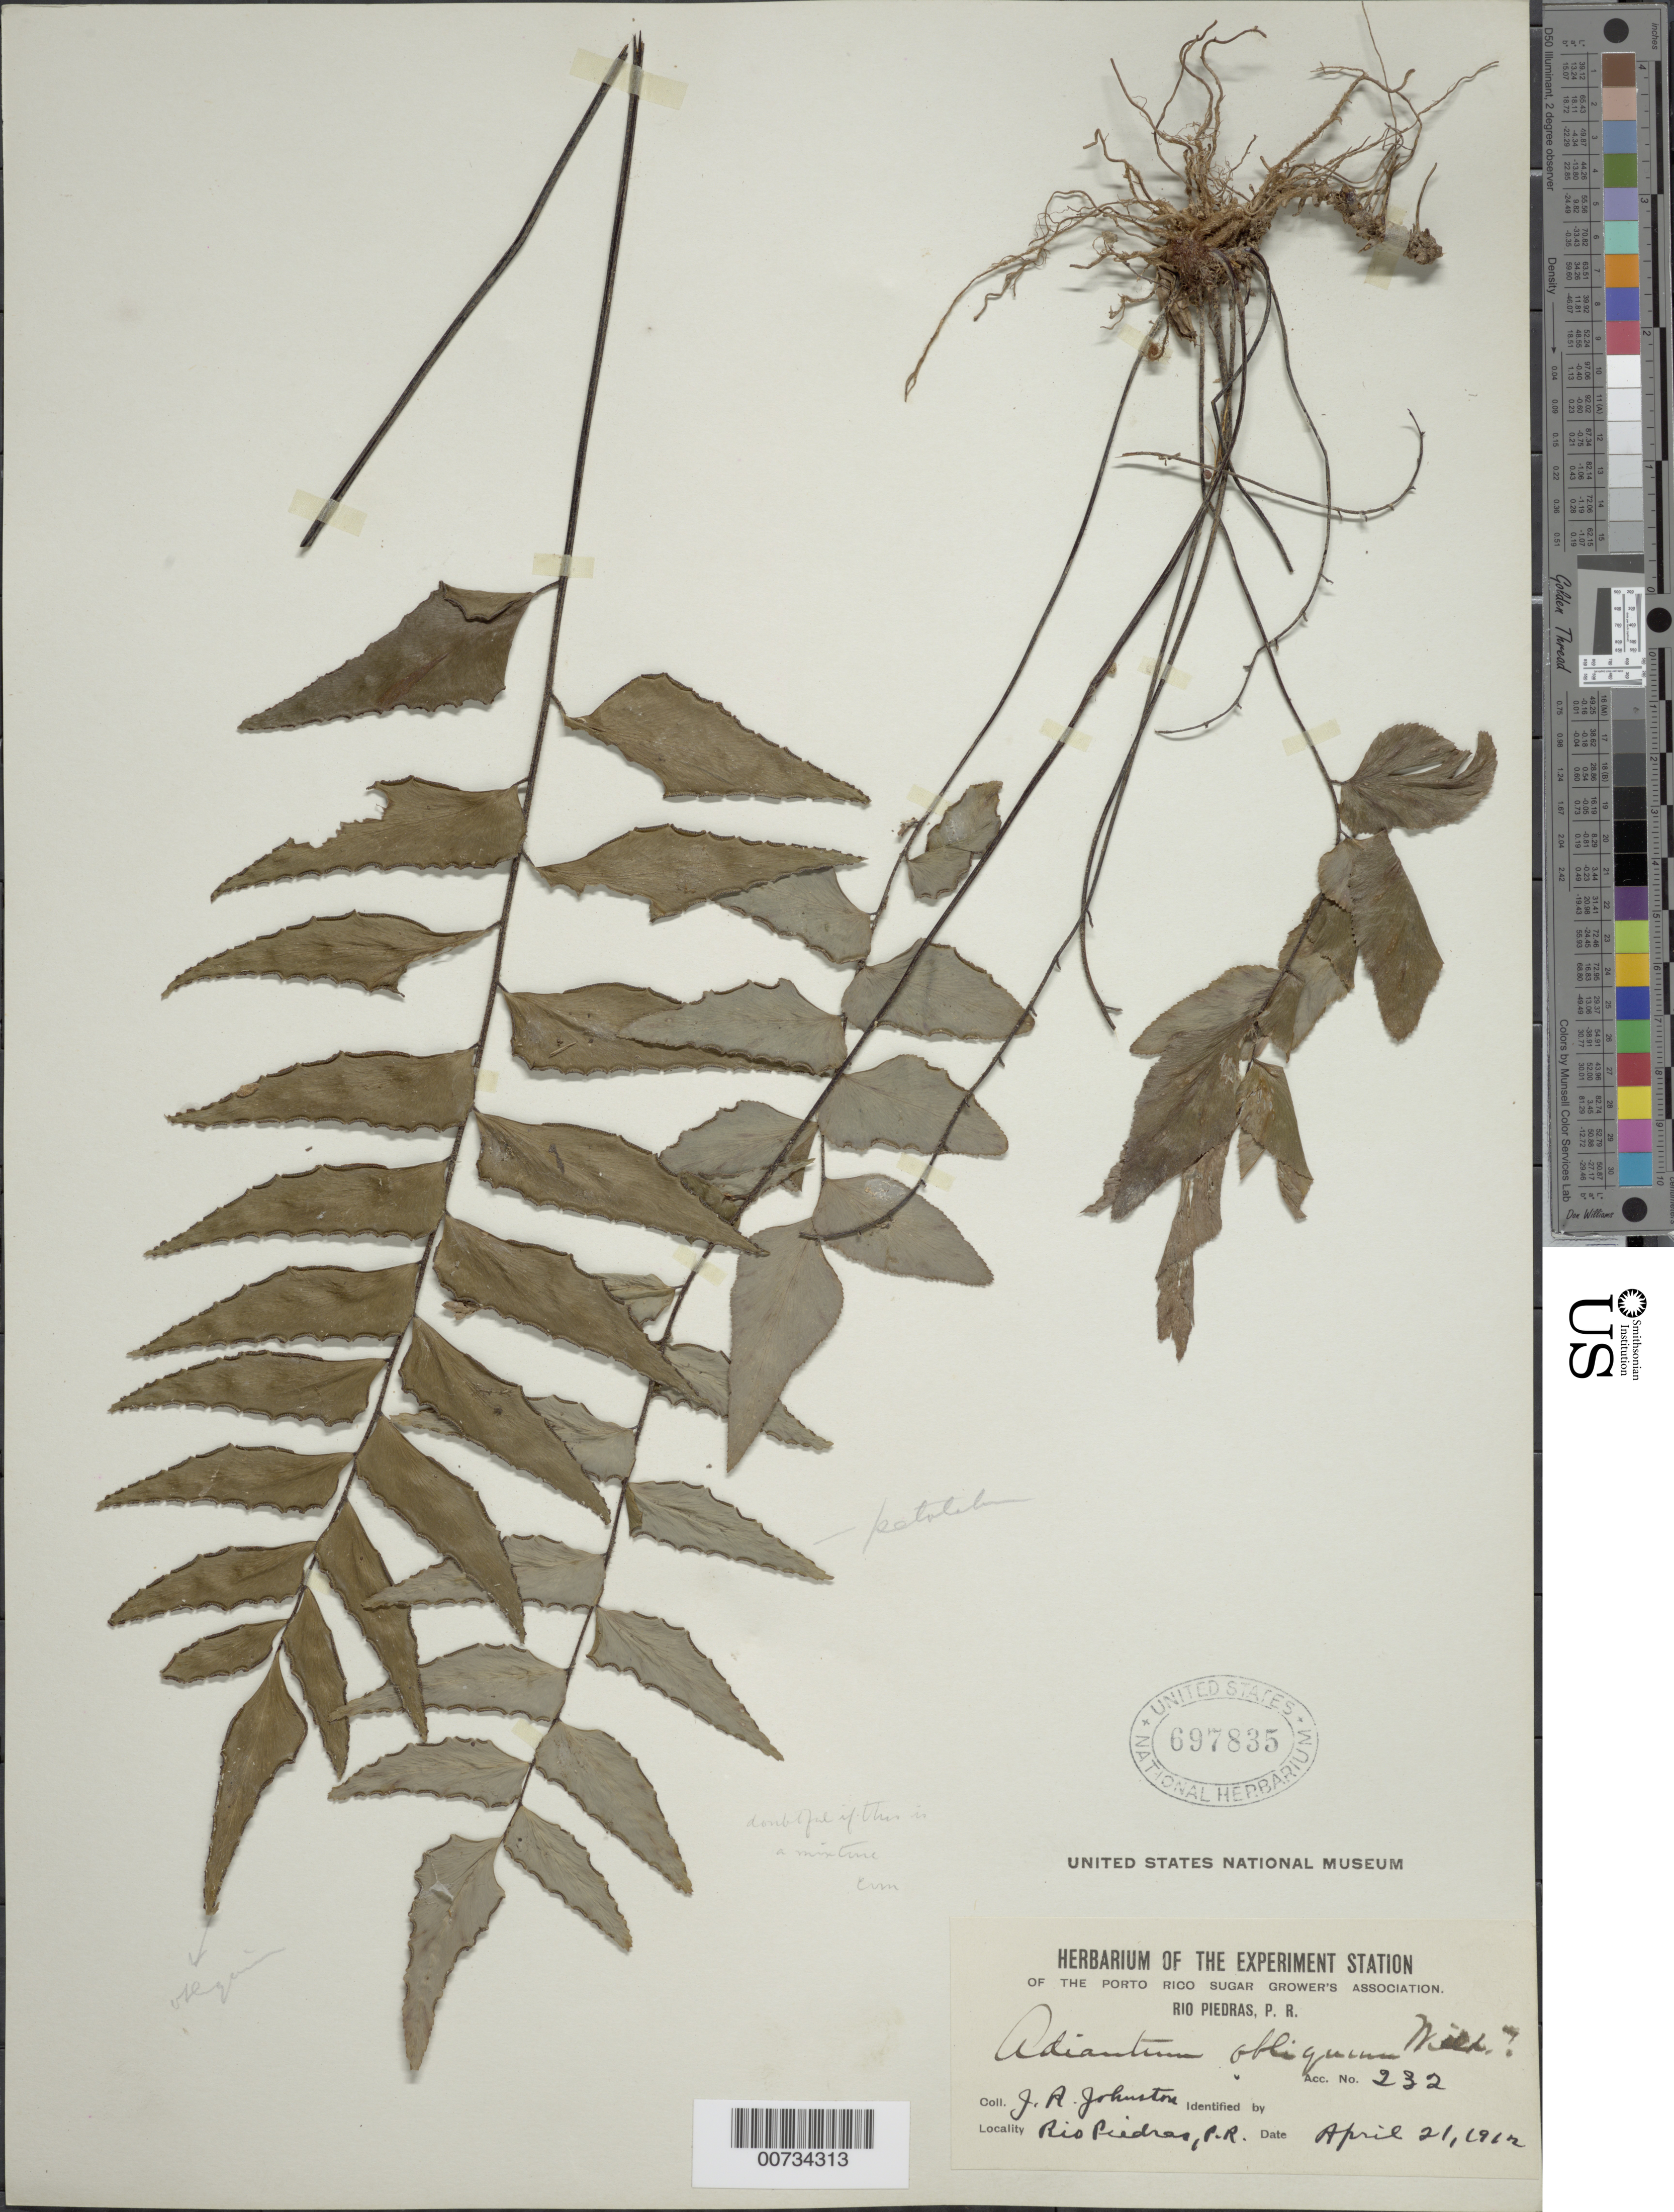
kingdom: Plantae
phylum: Tracheophyta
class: Polypodiopsida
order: Polypodiales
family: Pteridaceae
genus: Adiantum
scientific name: Adiantum petiolatum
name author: Desv.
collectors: J. Johnston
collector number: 232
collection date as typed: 21 Apr 1912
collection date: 1912-04-21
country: Puerto Rico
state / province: San Juan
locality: Rio Piedras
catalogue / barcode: US 697835